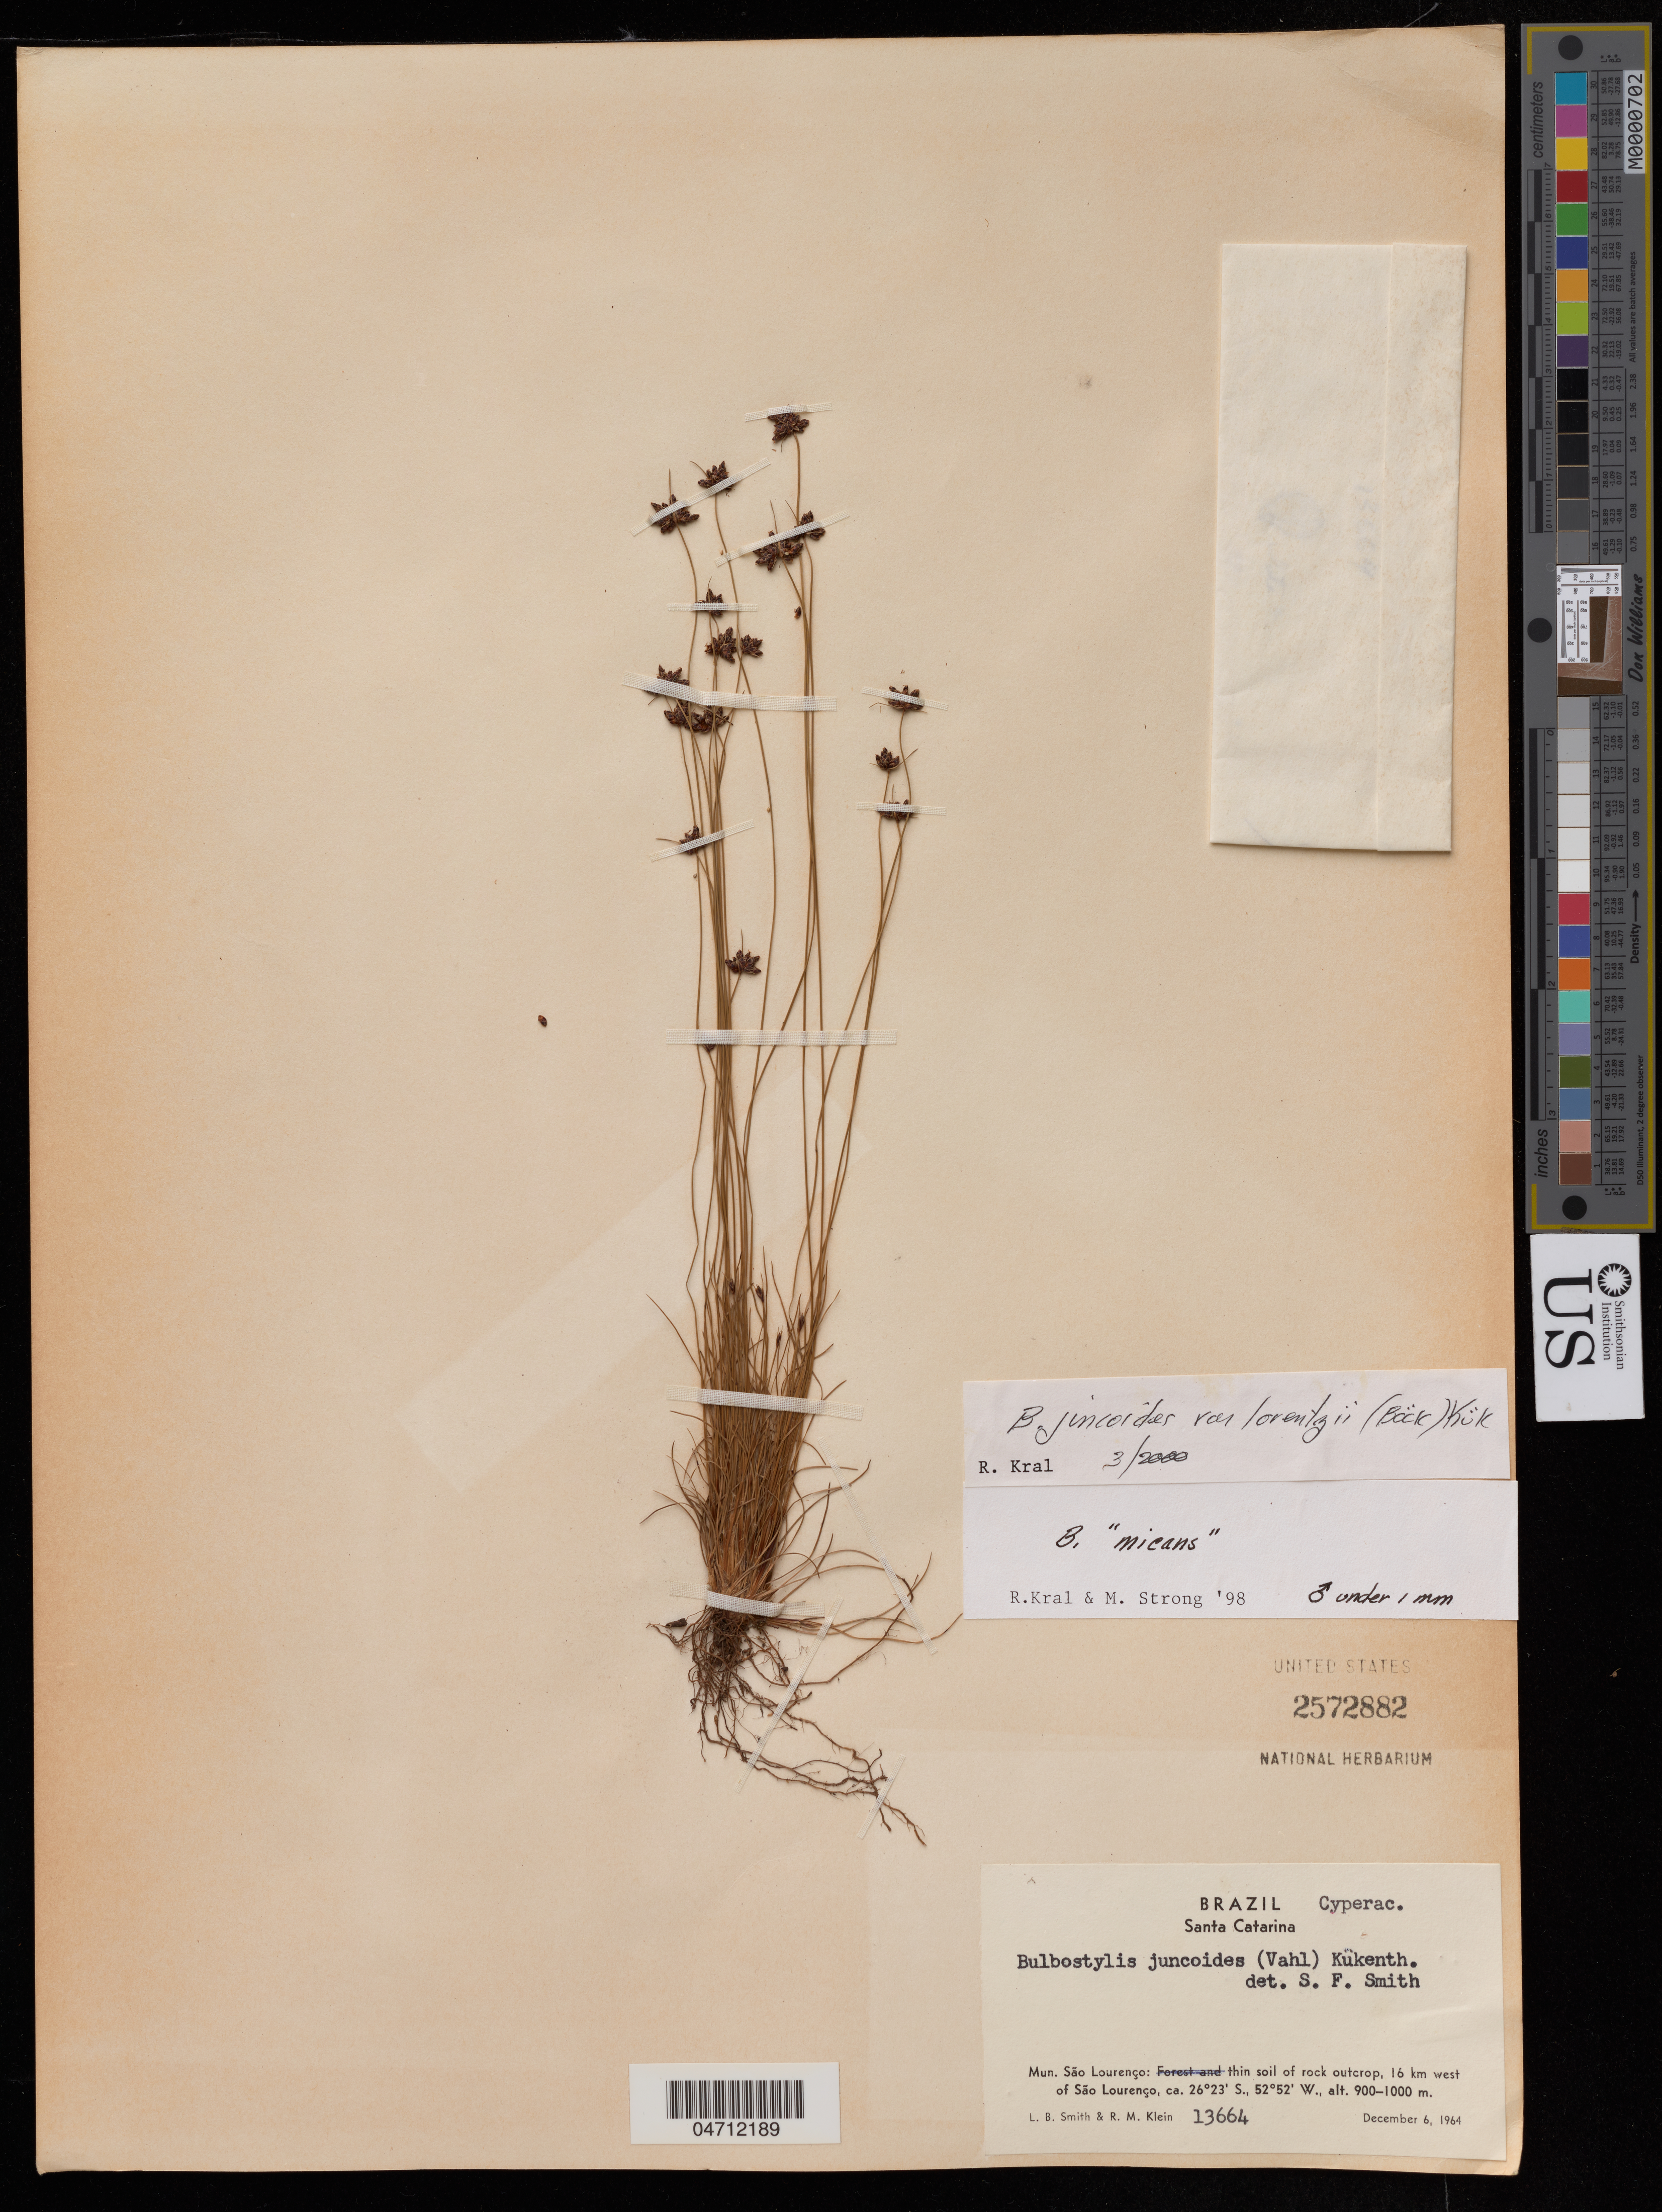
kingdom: Plantae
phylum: Tracheophyta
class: Liliopsida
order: Poales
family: Cyperaceae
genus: Bulbostylis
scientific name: Bulbostylis juncoides var. lorentzii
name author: (Boeckeler) Kük. ex Osten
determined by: Kral, Robert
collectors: L. Smith & R. M. Klein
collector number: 13664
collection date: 1964-12-06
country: Brazil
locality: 16 km west of São Lourenço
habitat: Thin soil of rock outcrop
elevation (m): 900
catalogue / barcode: US 2572882